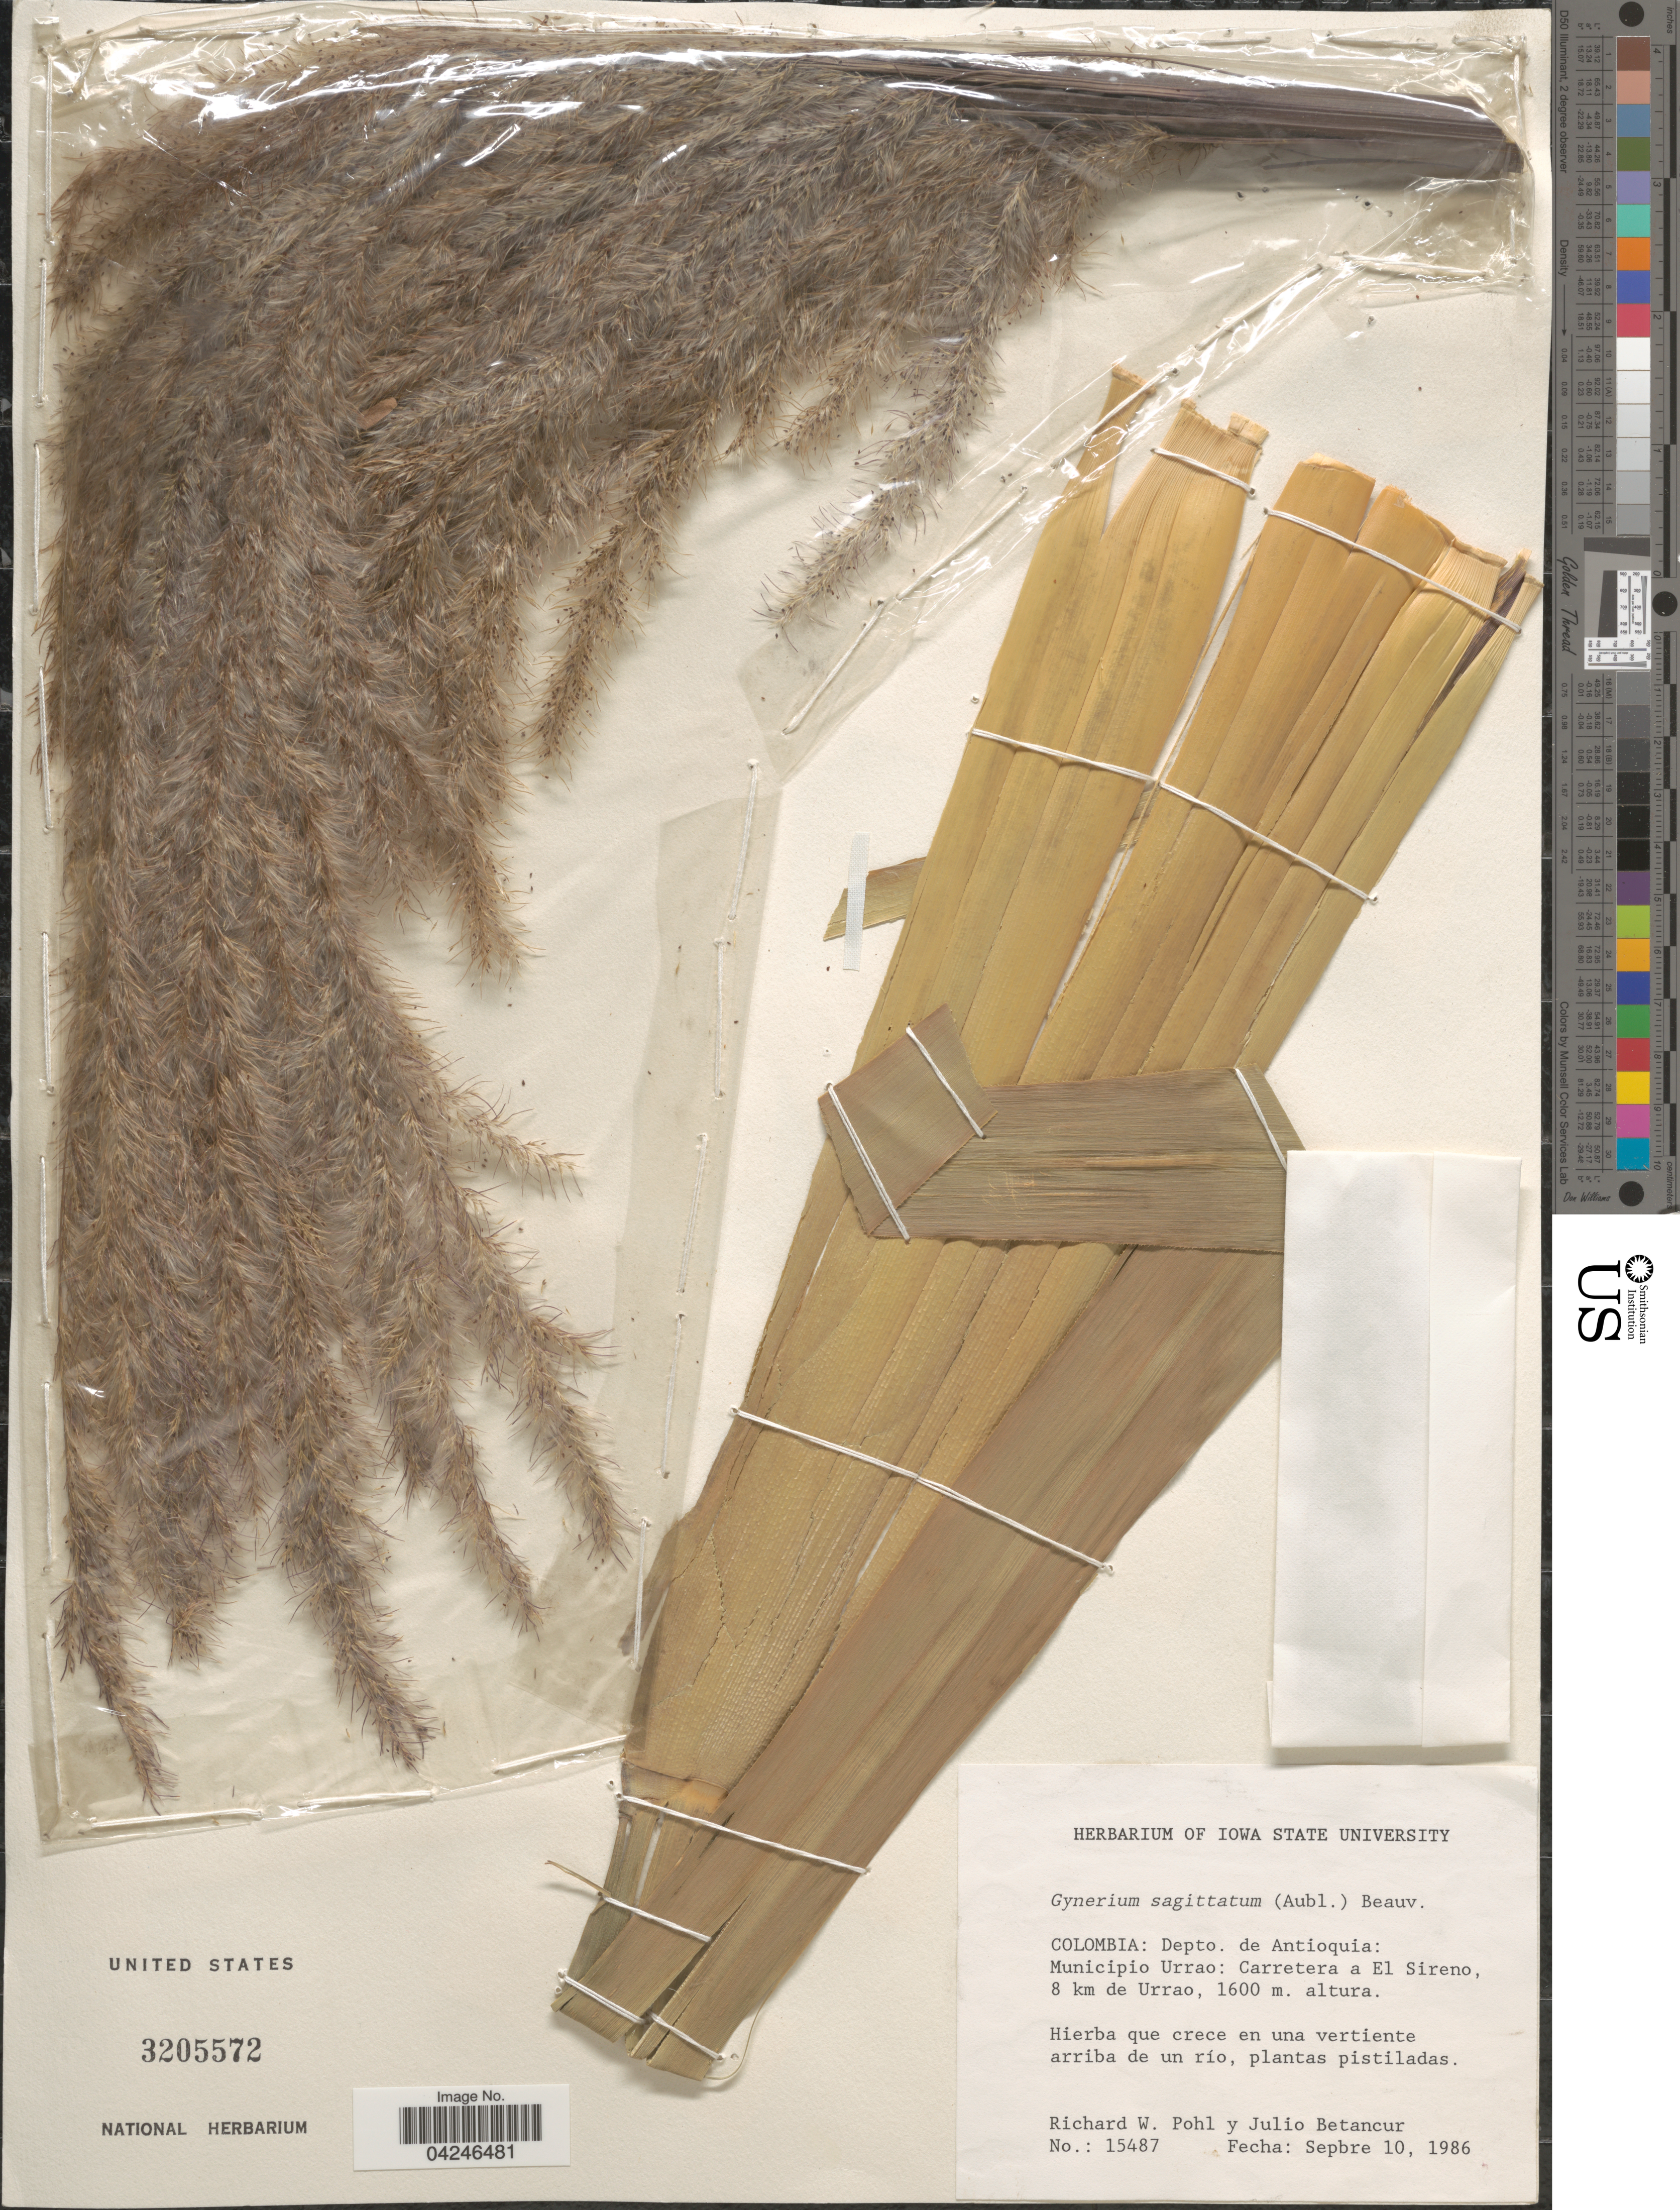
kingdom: Plantae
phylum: Tracheophyta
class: Liliopsida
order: Poales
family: Poaceae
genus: Gynerium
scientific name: Gynerium sagittatum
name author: (Aubl.) P. Beauv.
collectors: R. W. Pohl & J. Betancur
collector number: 15487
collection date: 1986-09-10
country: Colombia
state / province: Antioquia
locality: Depto. de Antioquia: Municipio Urrao: Carretera a El Sireno, 8 km de Urrao.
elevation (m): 1600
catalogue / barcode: US 3205572